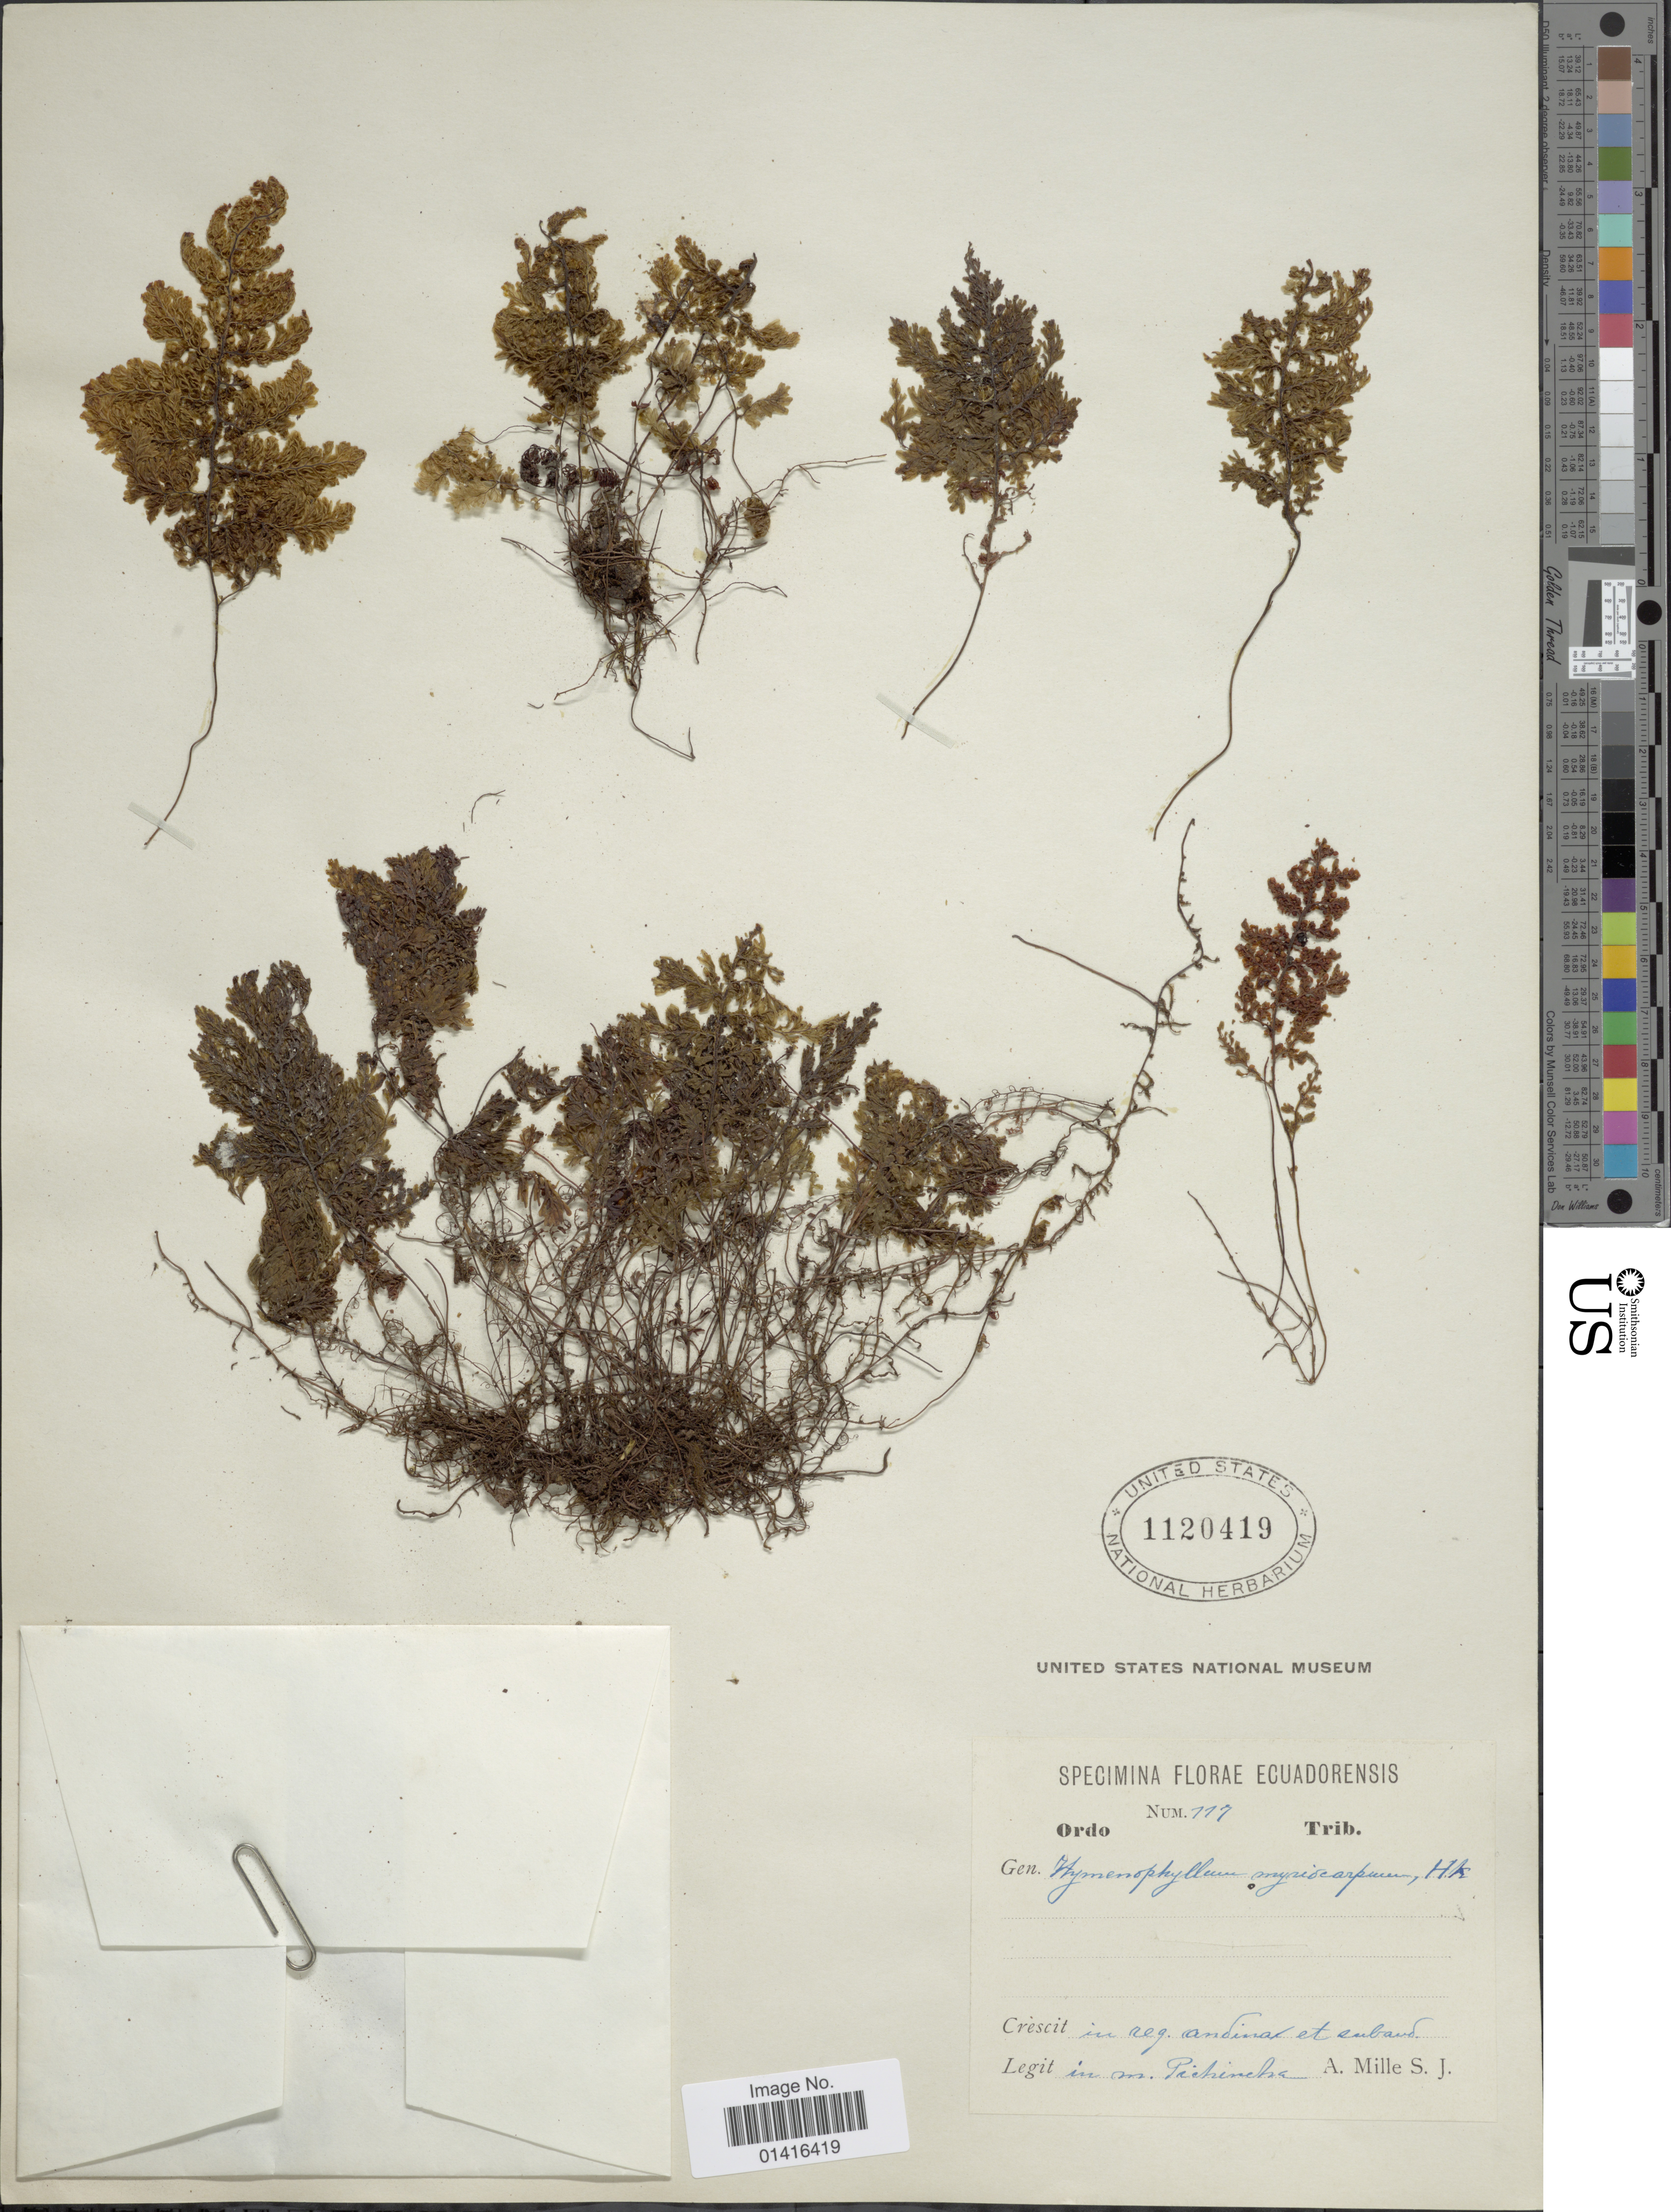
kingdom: Plantae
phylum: Tracheophyta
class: Polypodiopsida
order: Hymenophyllales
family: Hymenophyllaceae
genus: Hymenophyllum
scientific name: Hymenophyllum myriocarpum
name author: Hook.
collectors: A. Mille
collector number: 117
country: Ecuador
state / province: Pichincha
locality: In reg. andina et suband.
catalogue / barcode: US 1120419